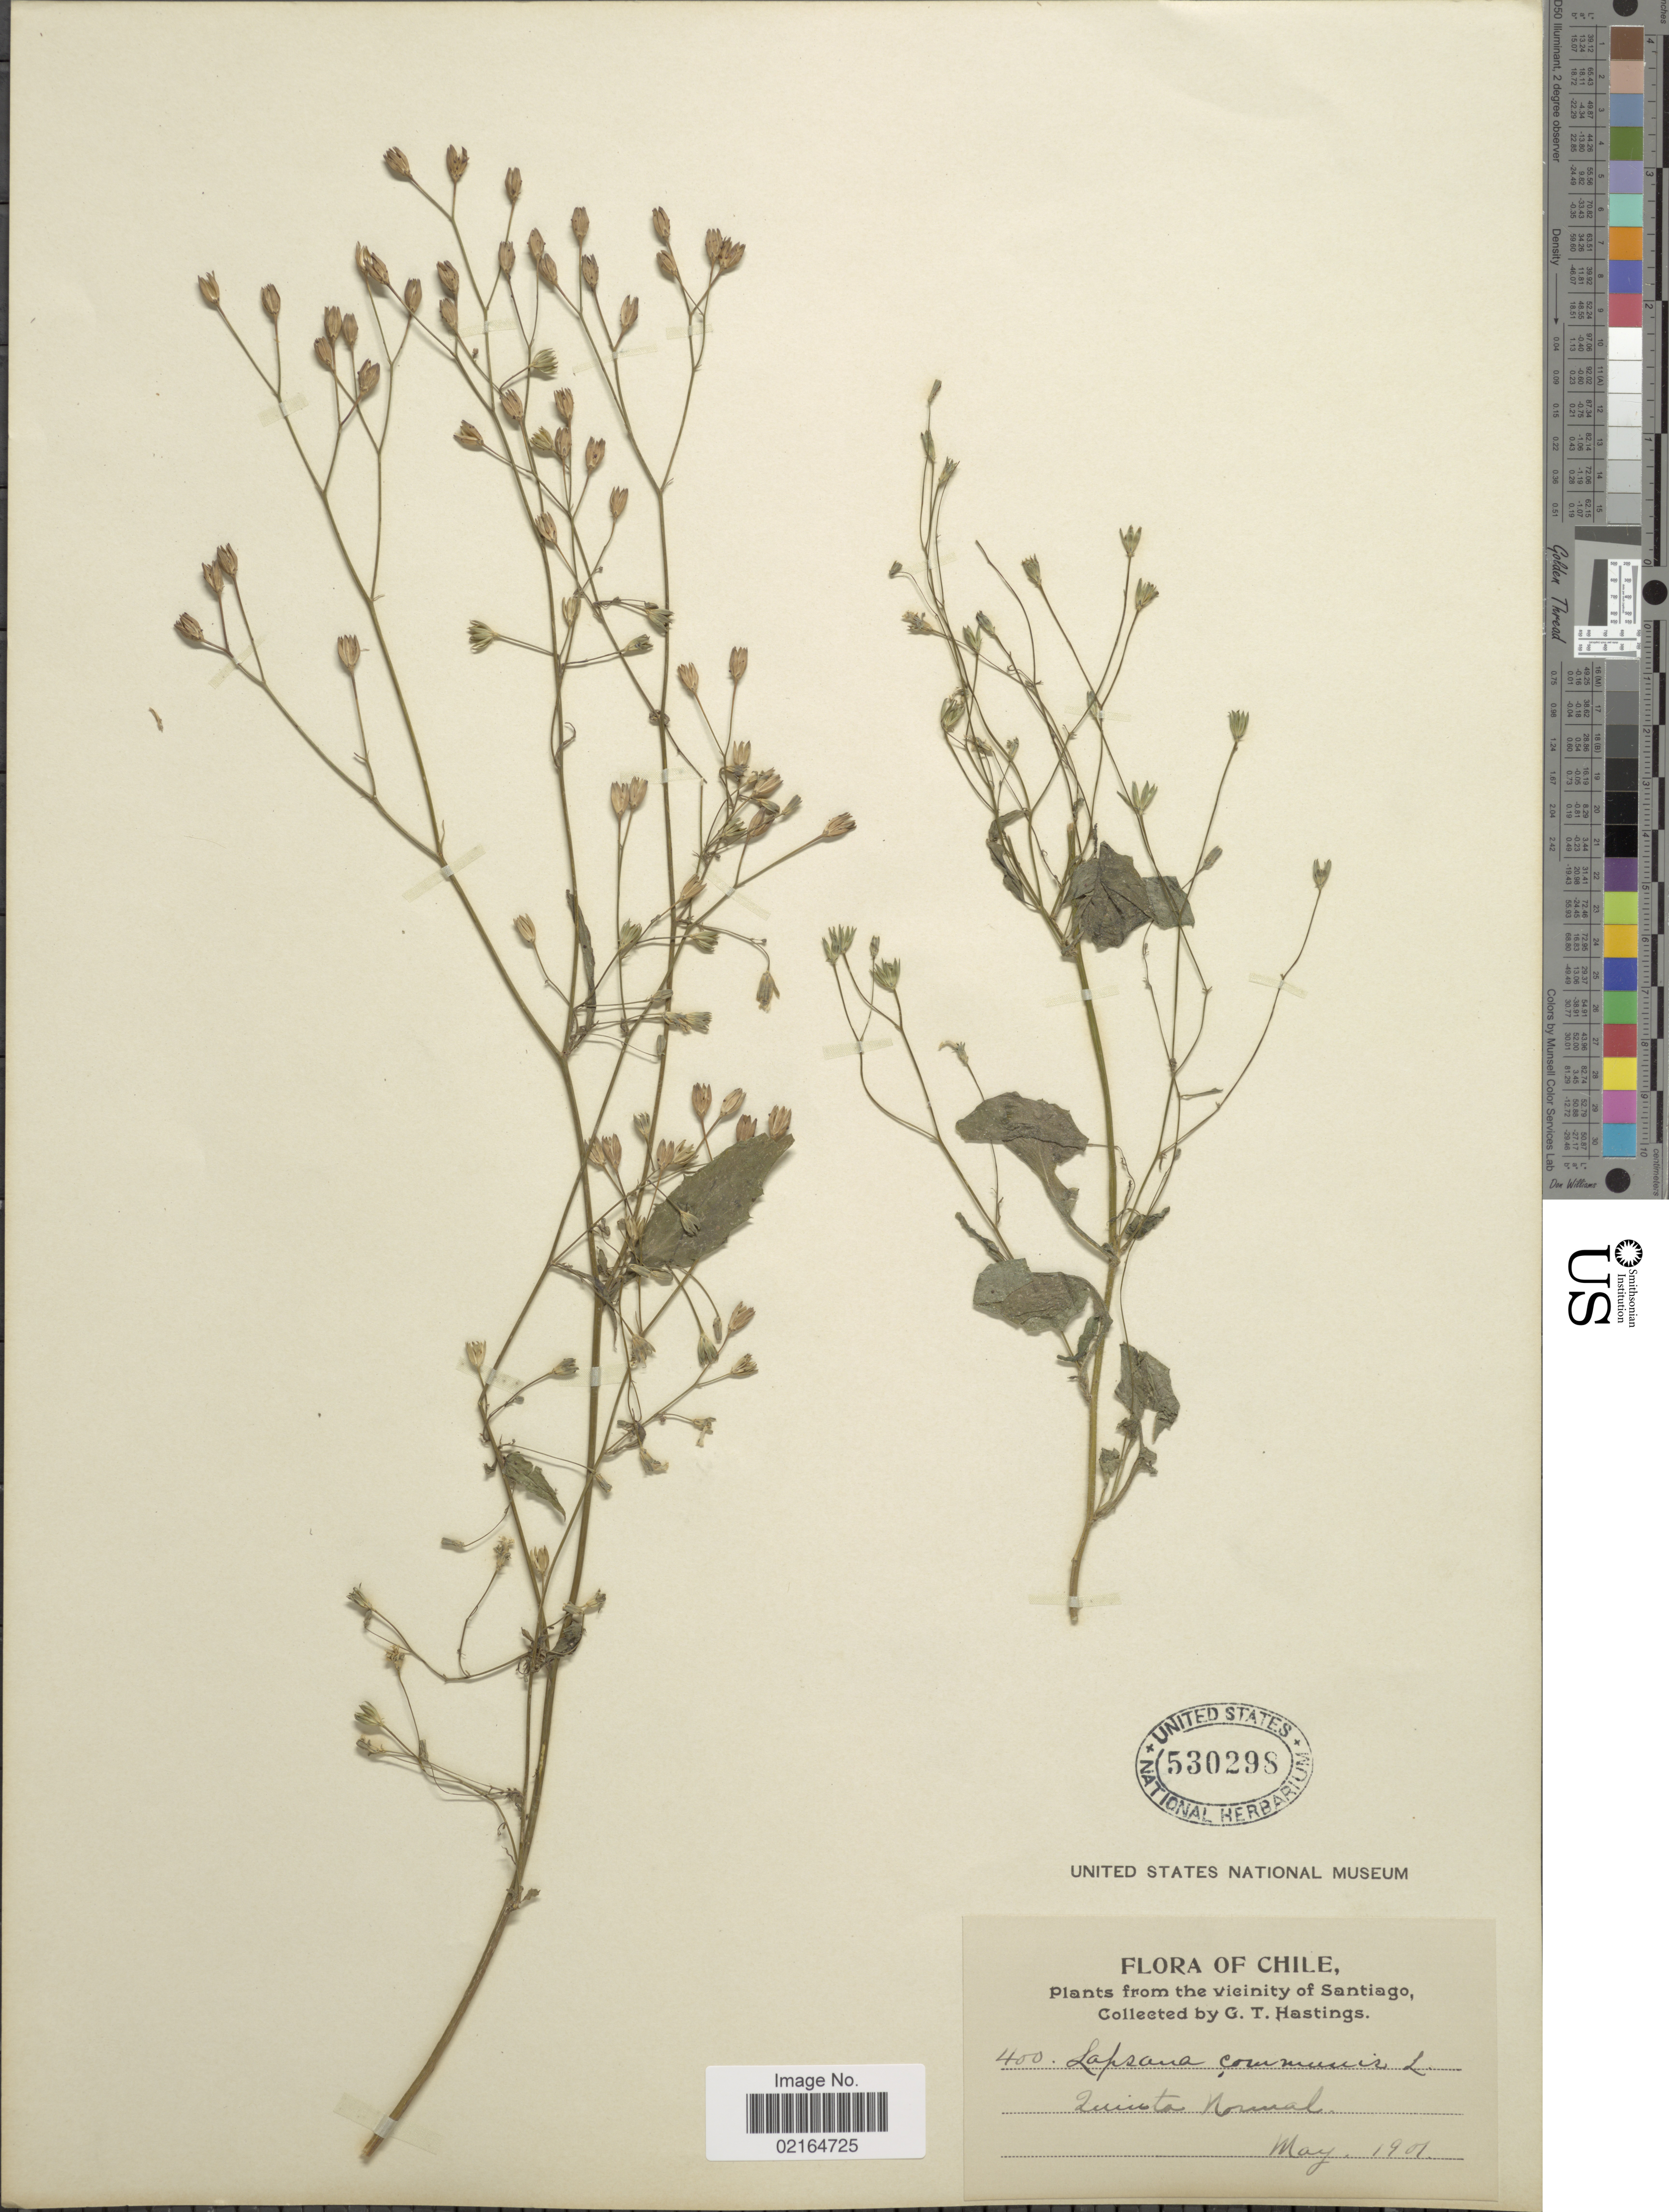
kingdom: Plantae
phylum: Tracheophyta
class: Magnoliopsida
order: Asterales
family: Asteraceae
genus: Lapsana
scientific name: Lapsana communis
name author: L.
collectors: G. Hastings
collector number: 400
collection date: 1901-05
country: Chile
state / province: Región Metropolitana (RM)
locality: The vicinity of Santiago, Quinta Normal.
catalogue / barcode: US 530298